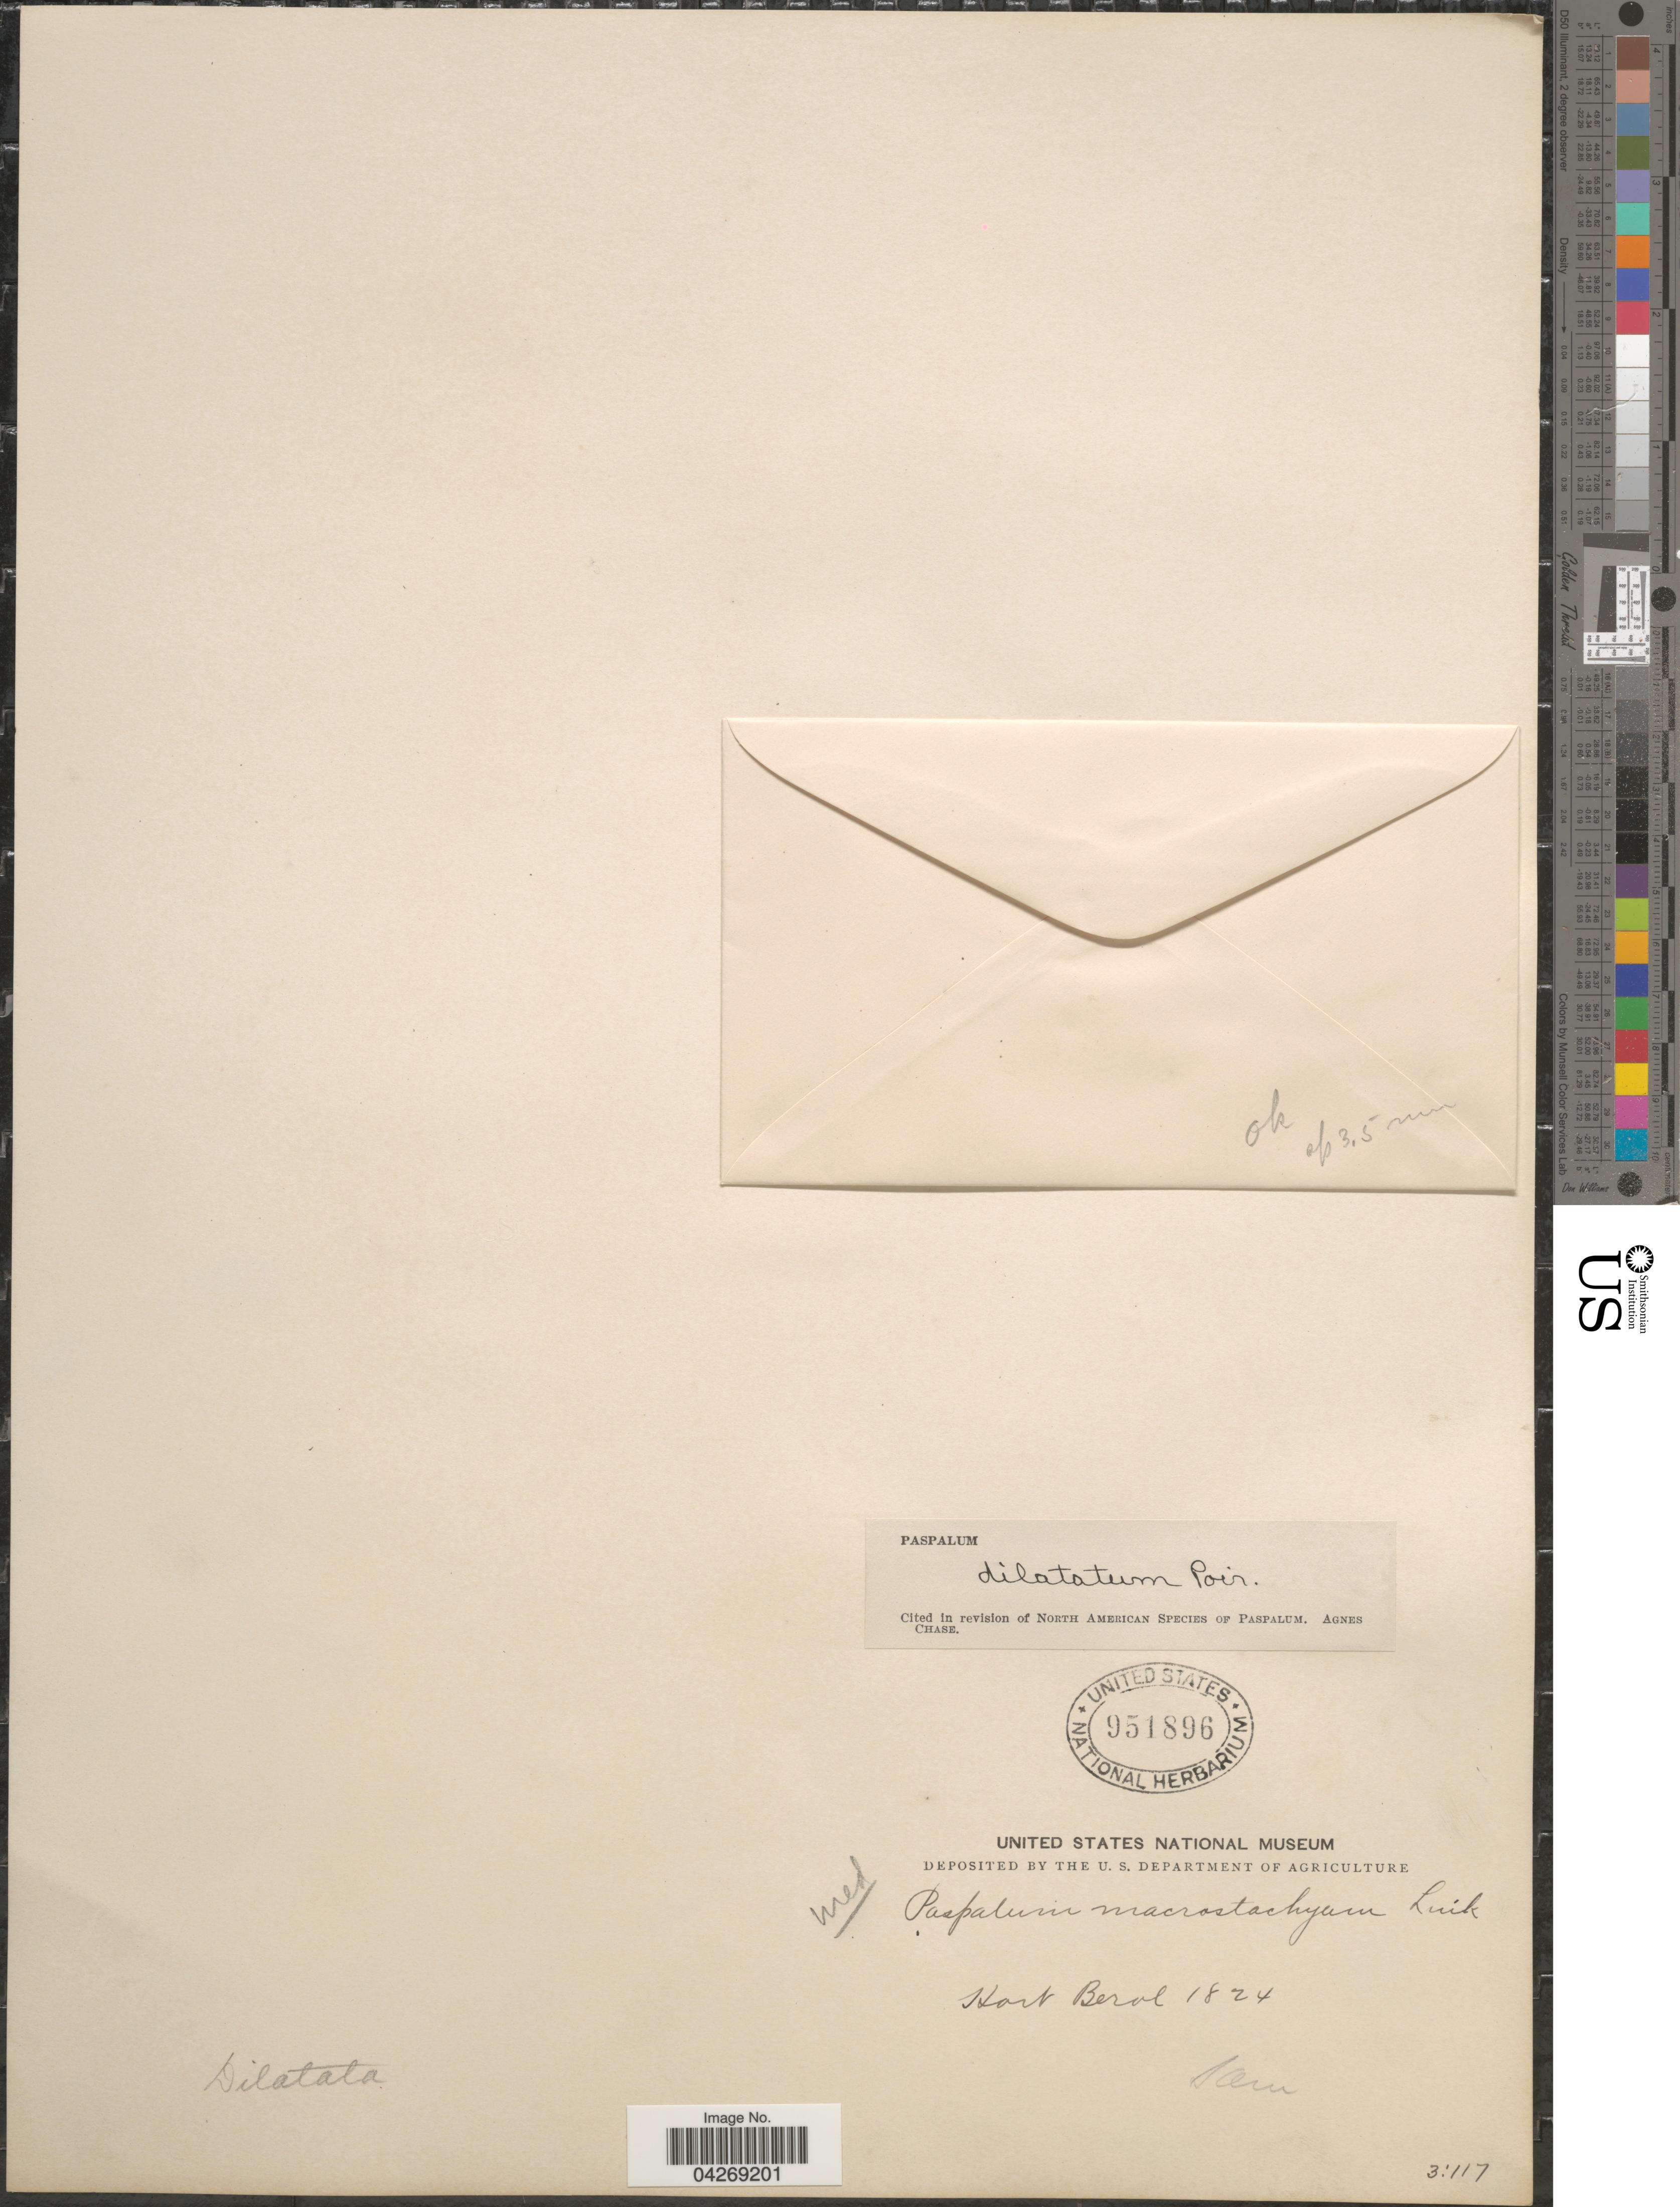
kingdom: Plantae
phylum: Tracheophyta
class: Liliopsida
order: Poales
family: Poaceae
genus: Paspalum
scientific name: Paspalum dilatatum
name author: Poir.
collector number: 1824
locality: Hort Berol.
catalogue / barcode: US 951896